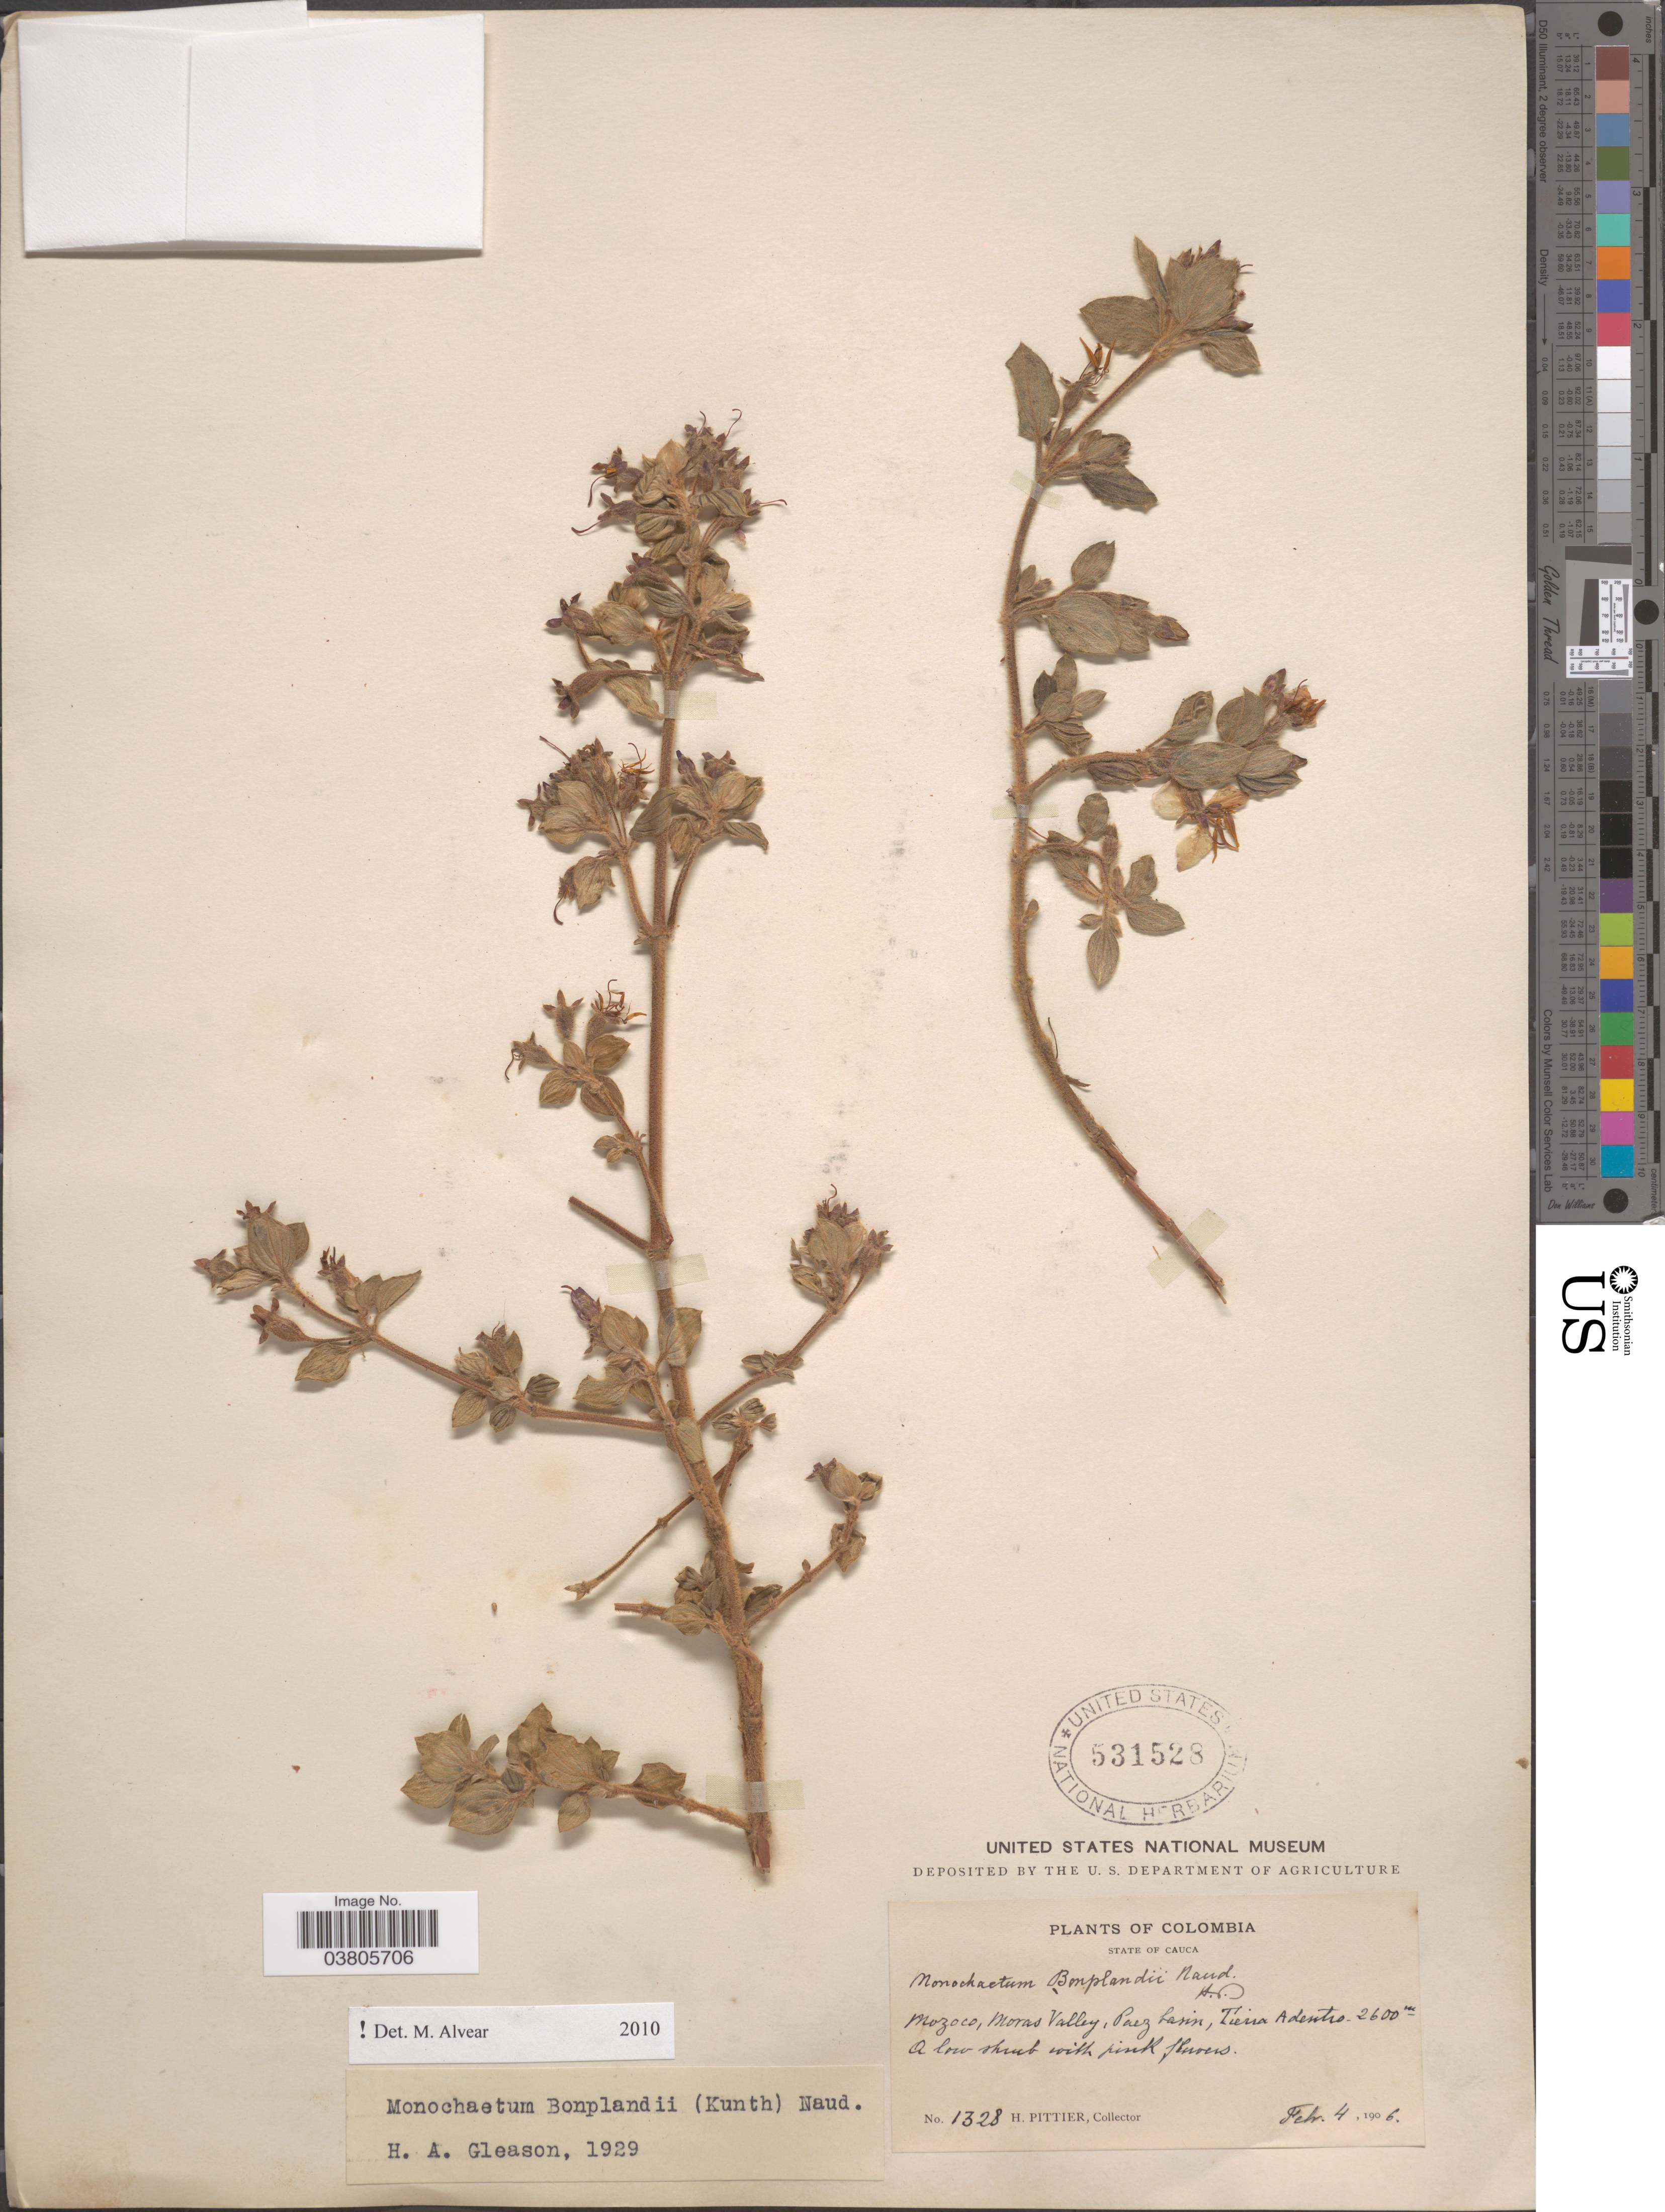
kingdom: Plantae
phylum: Tracheophyta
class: Magnoliopsida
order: Myrtales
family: Melastomataceae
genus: Monochaetum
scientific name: Monochaetum bonplandii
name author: (Kunth) Naudin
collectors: H. F. Pittier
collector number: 1328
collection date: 1906-02-04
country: Colombia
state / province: Cauca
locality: Mozoco, Moras Valley, Paez basin, Tierra Adentro.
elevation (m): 2600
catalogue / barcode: US 531528